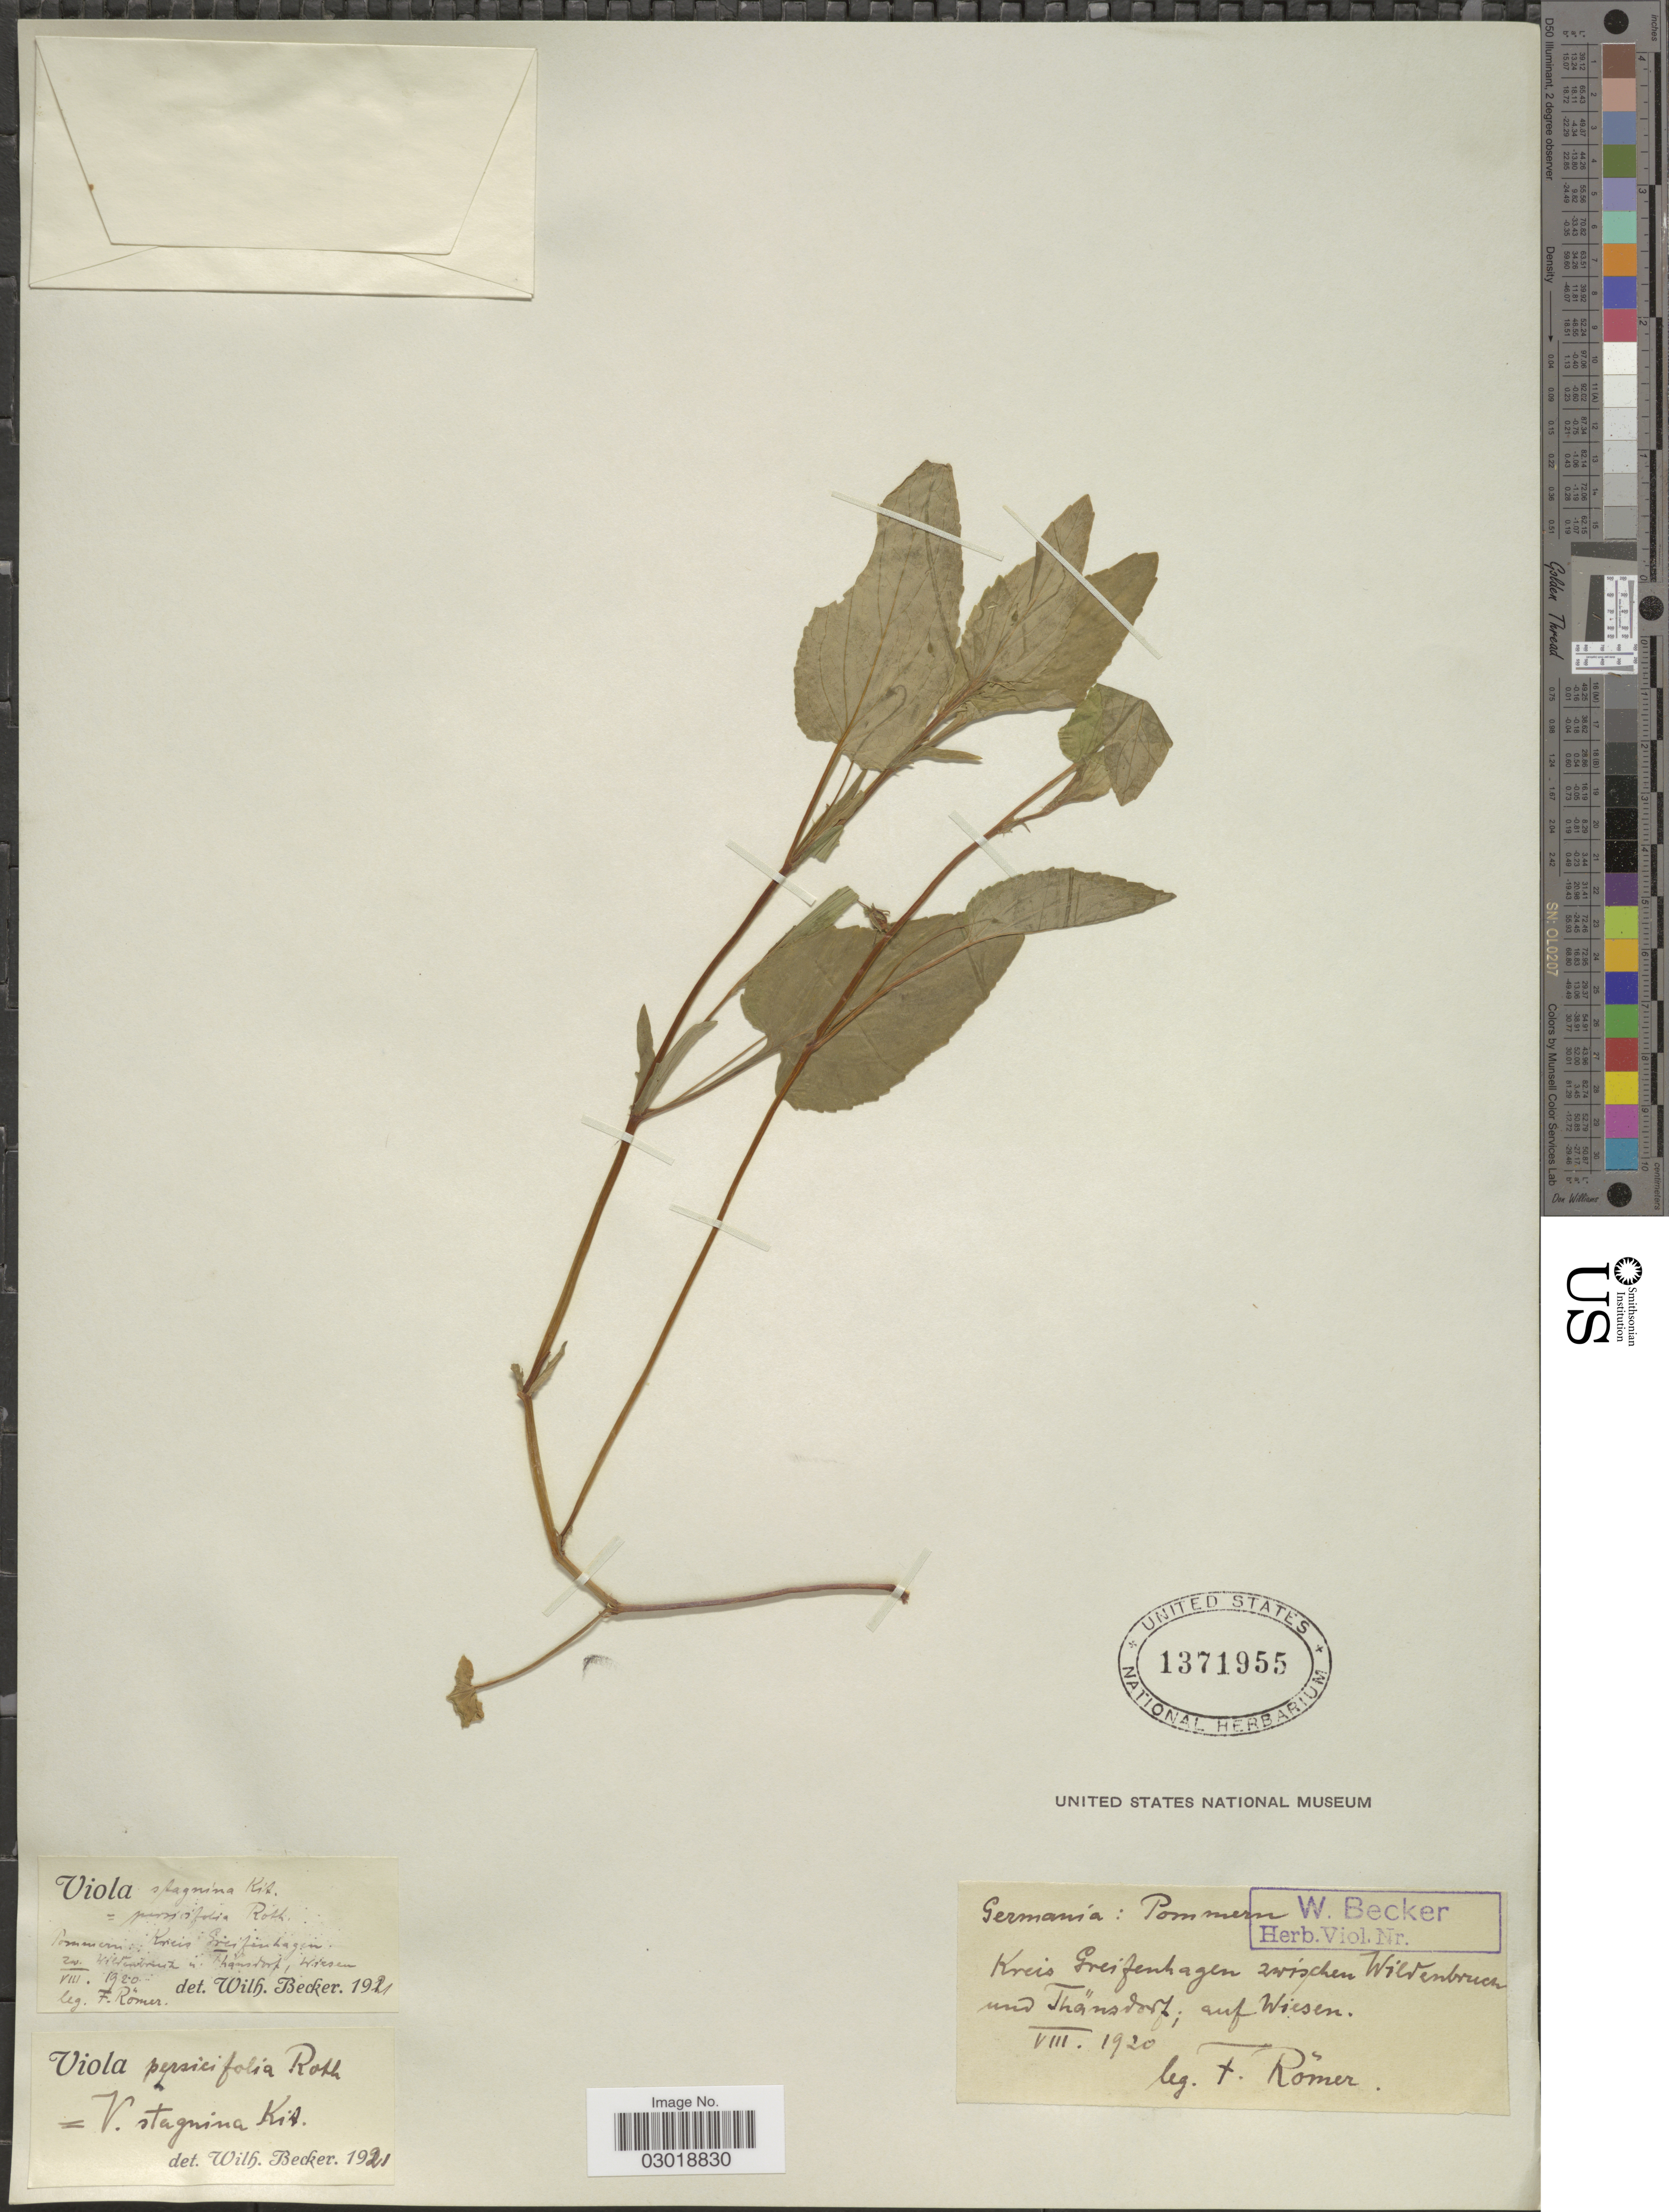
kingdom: Plantae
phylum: Tracheophyta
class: Magnoliopsida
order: Malpighiales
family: Violaceae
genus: Viola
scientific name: Viola persicifolia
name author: Schreb.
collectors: F. Römer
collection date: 1920-08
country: Germany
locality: Pommern, Kreis Greifenhagen zwischen Wildenbruch und Thänsdorf; auf Wiesen.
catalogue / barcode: US 1371955